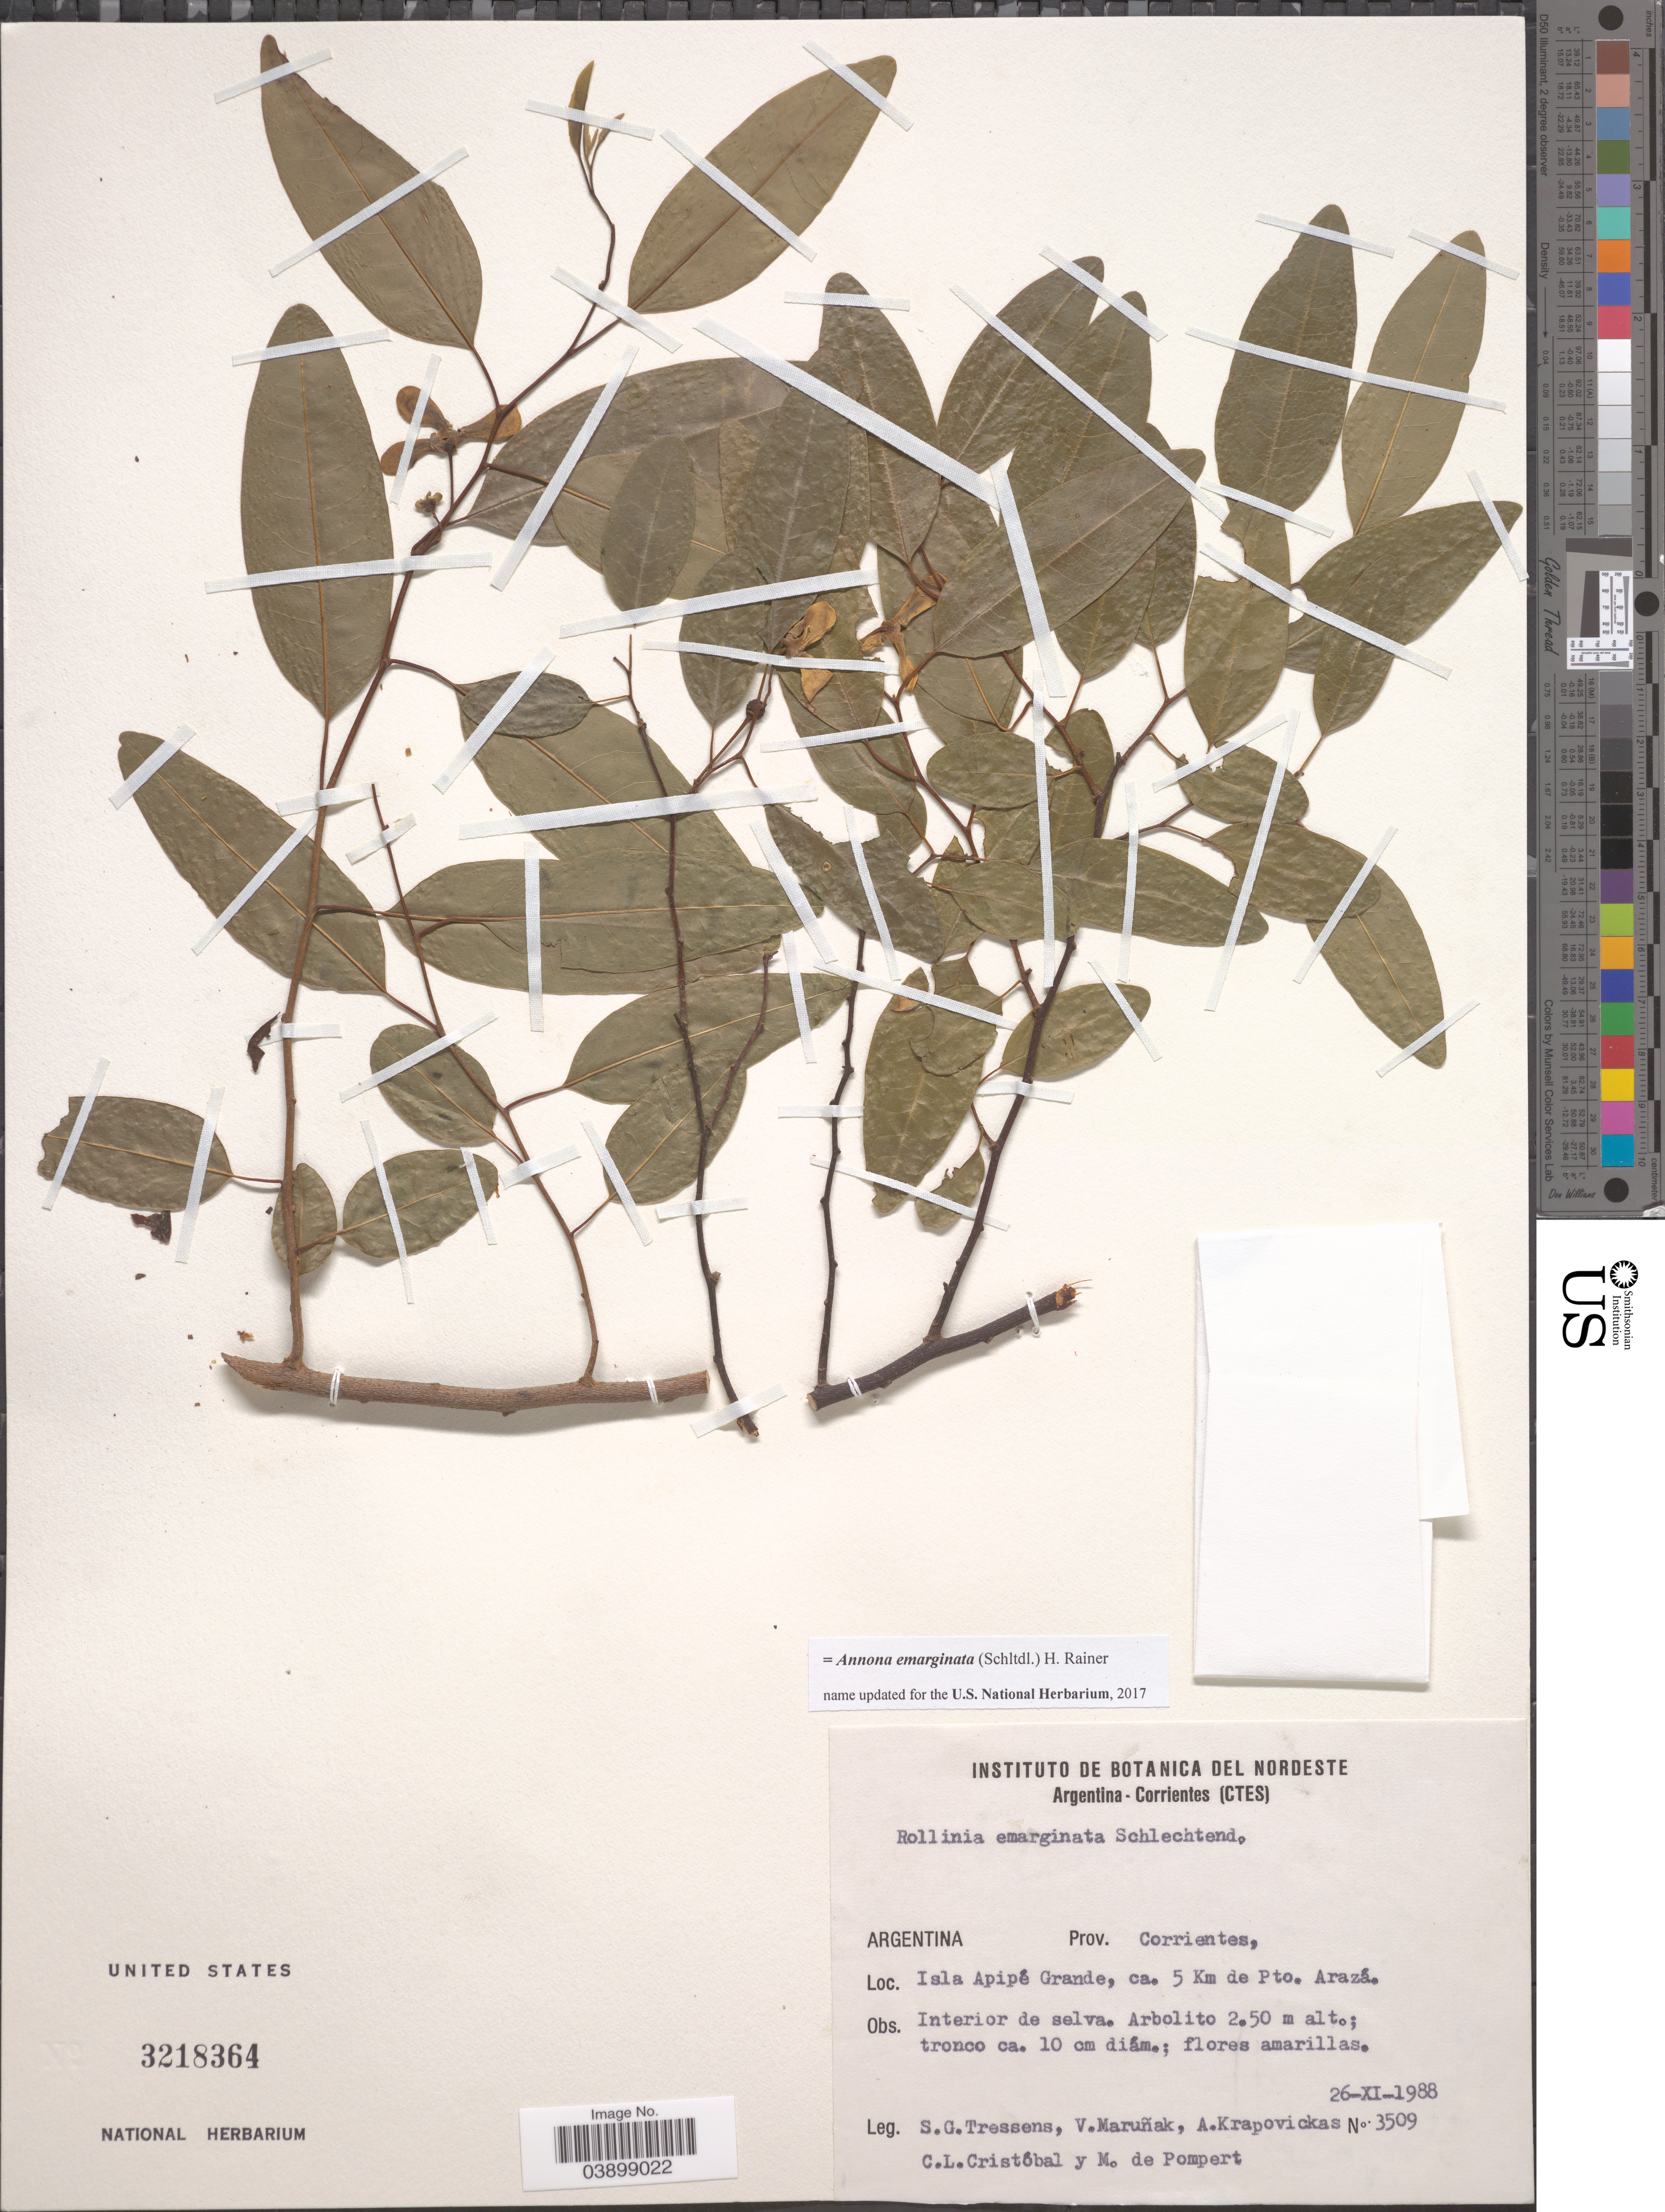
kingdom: Plantae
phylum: Tracheophyta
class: Magnoliopsida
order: Magnoliales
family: Annonaceae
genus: Annona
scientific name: Annona emarginata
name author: (Schltdl.) H. Rainer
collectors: S. Tressens, V. Maruñak, A. Krapovickas, C. L. Cristóbal & M. de Pompert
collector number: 3509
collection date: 1988-11-26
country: Argentina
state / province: Corrientes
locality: Isla Apipé Grande, ca. 5 Km de Pto. Arazá.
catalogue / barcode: US 3218364